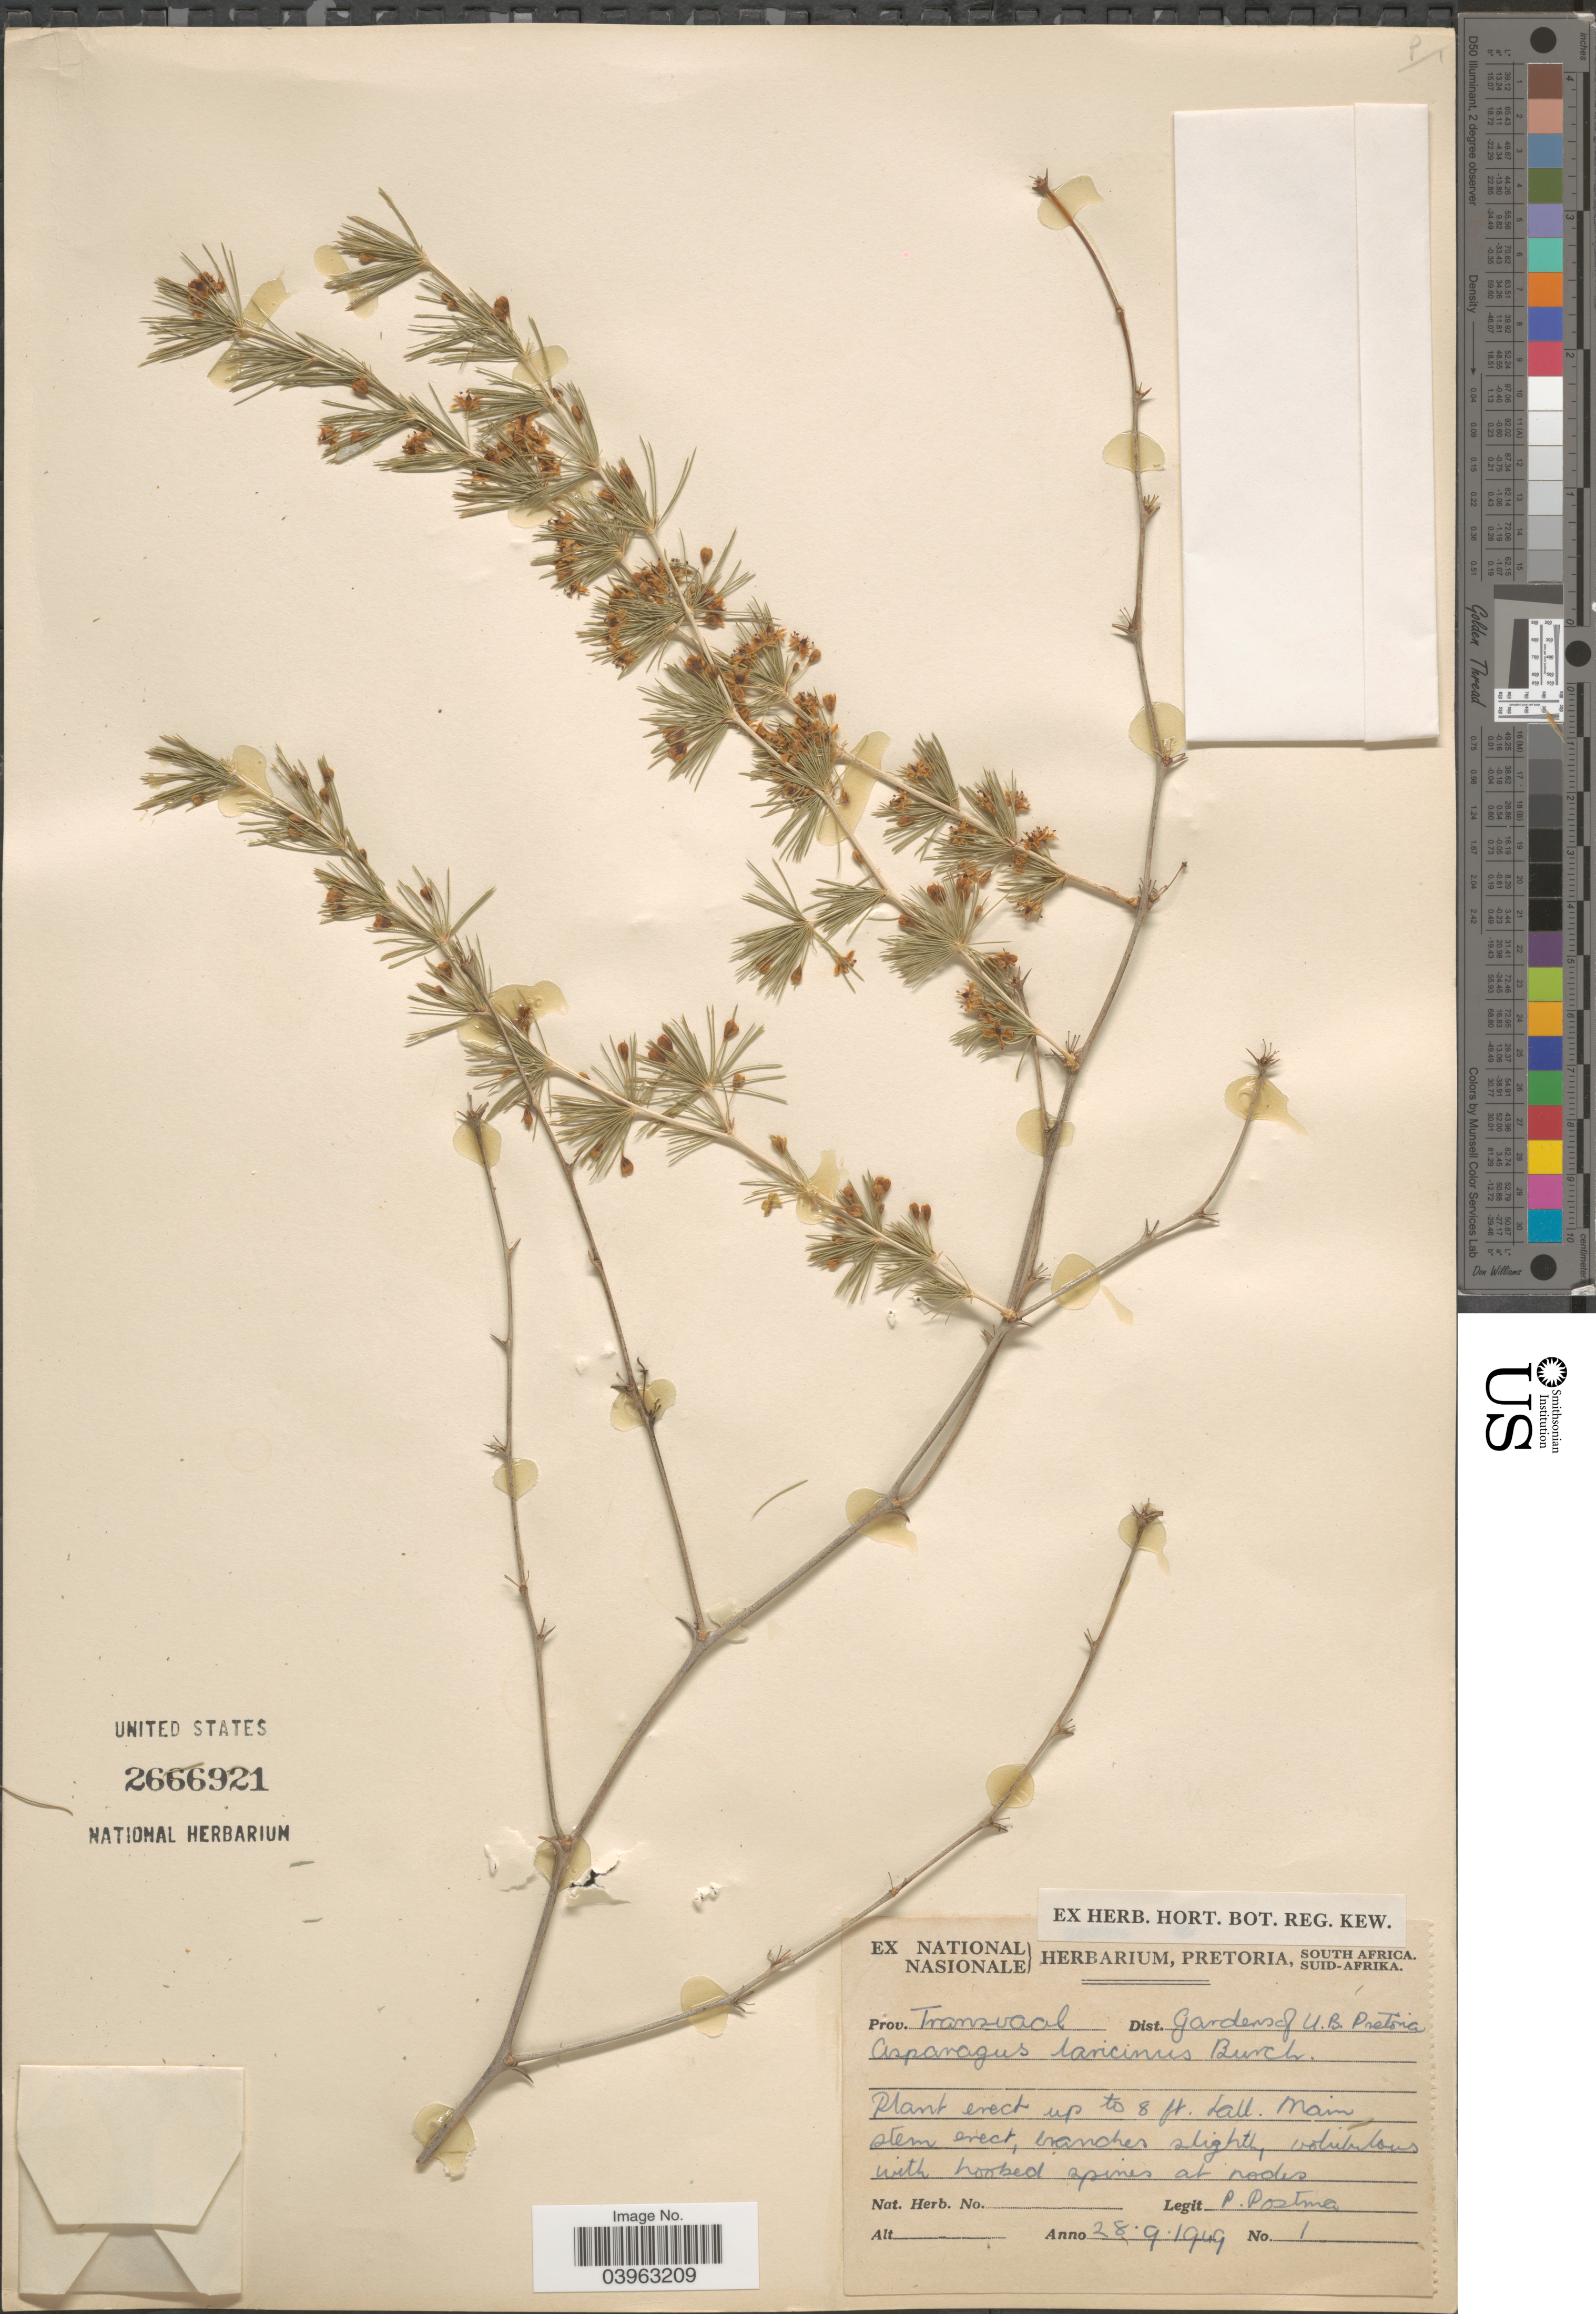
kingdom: Plantae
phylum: Tracheophyta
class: Liliopsida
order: Asparagales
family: Asparagaceae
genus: Asparagus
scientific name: Asparagus laricinus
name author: Burch.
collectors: P. Postma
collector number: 1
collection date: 1949-09-28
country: South Africa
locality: Prov. Transvaal. Dist. Gardens of U.B. Pretoria.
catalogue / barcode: US 2666921